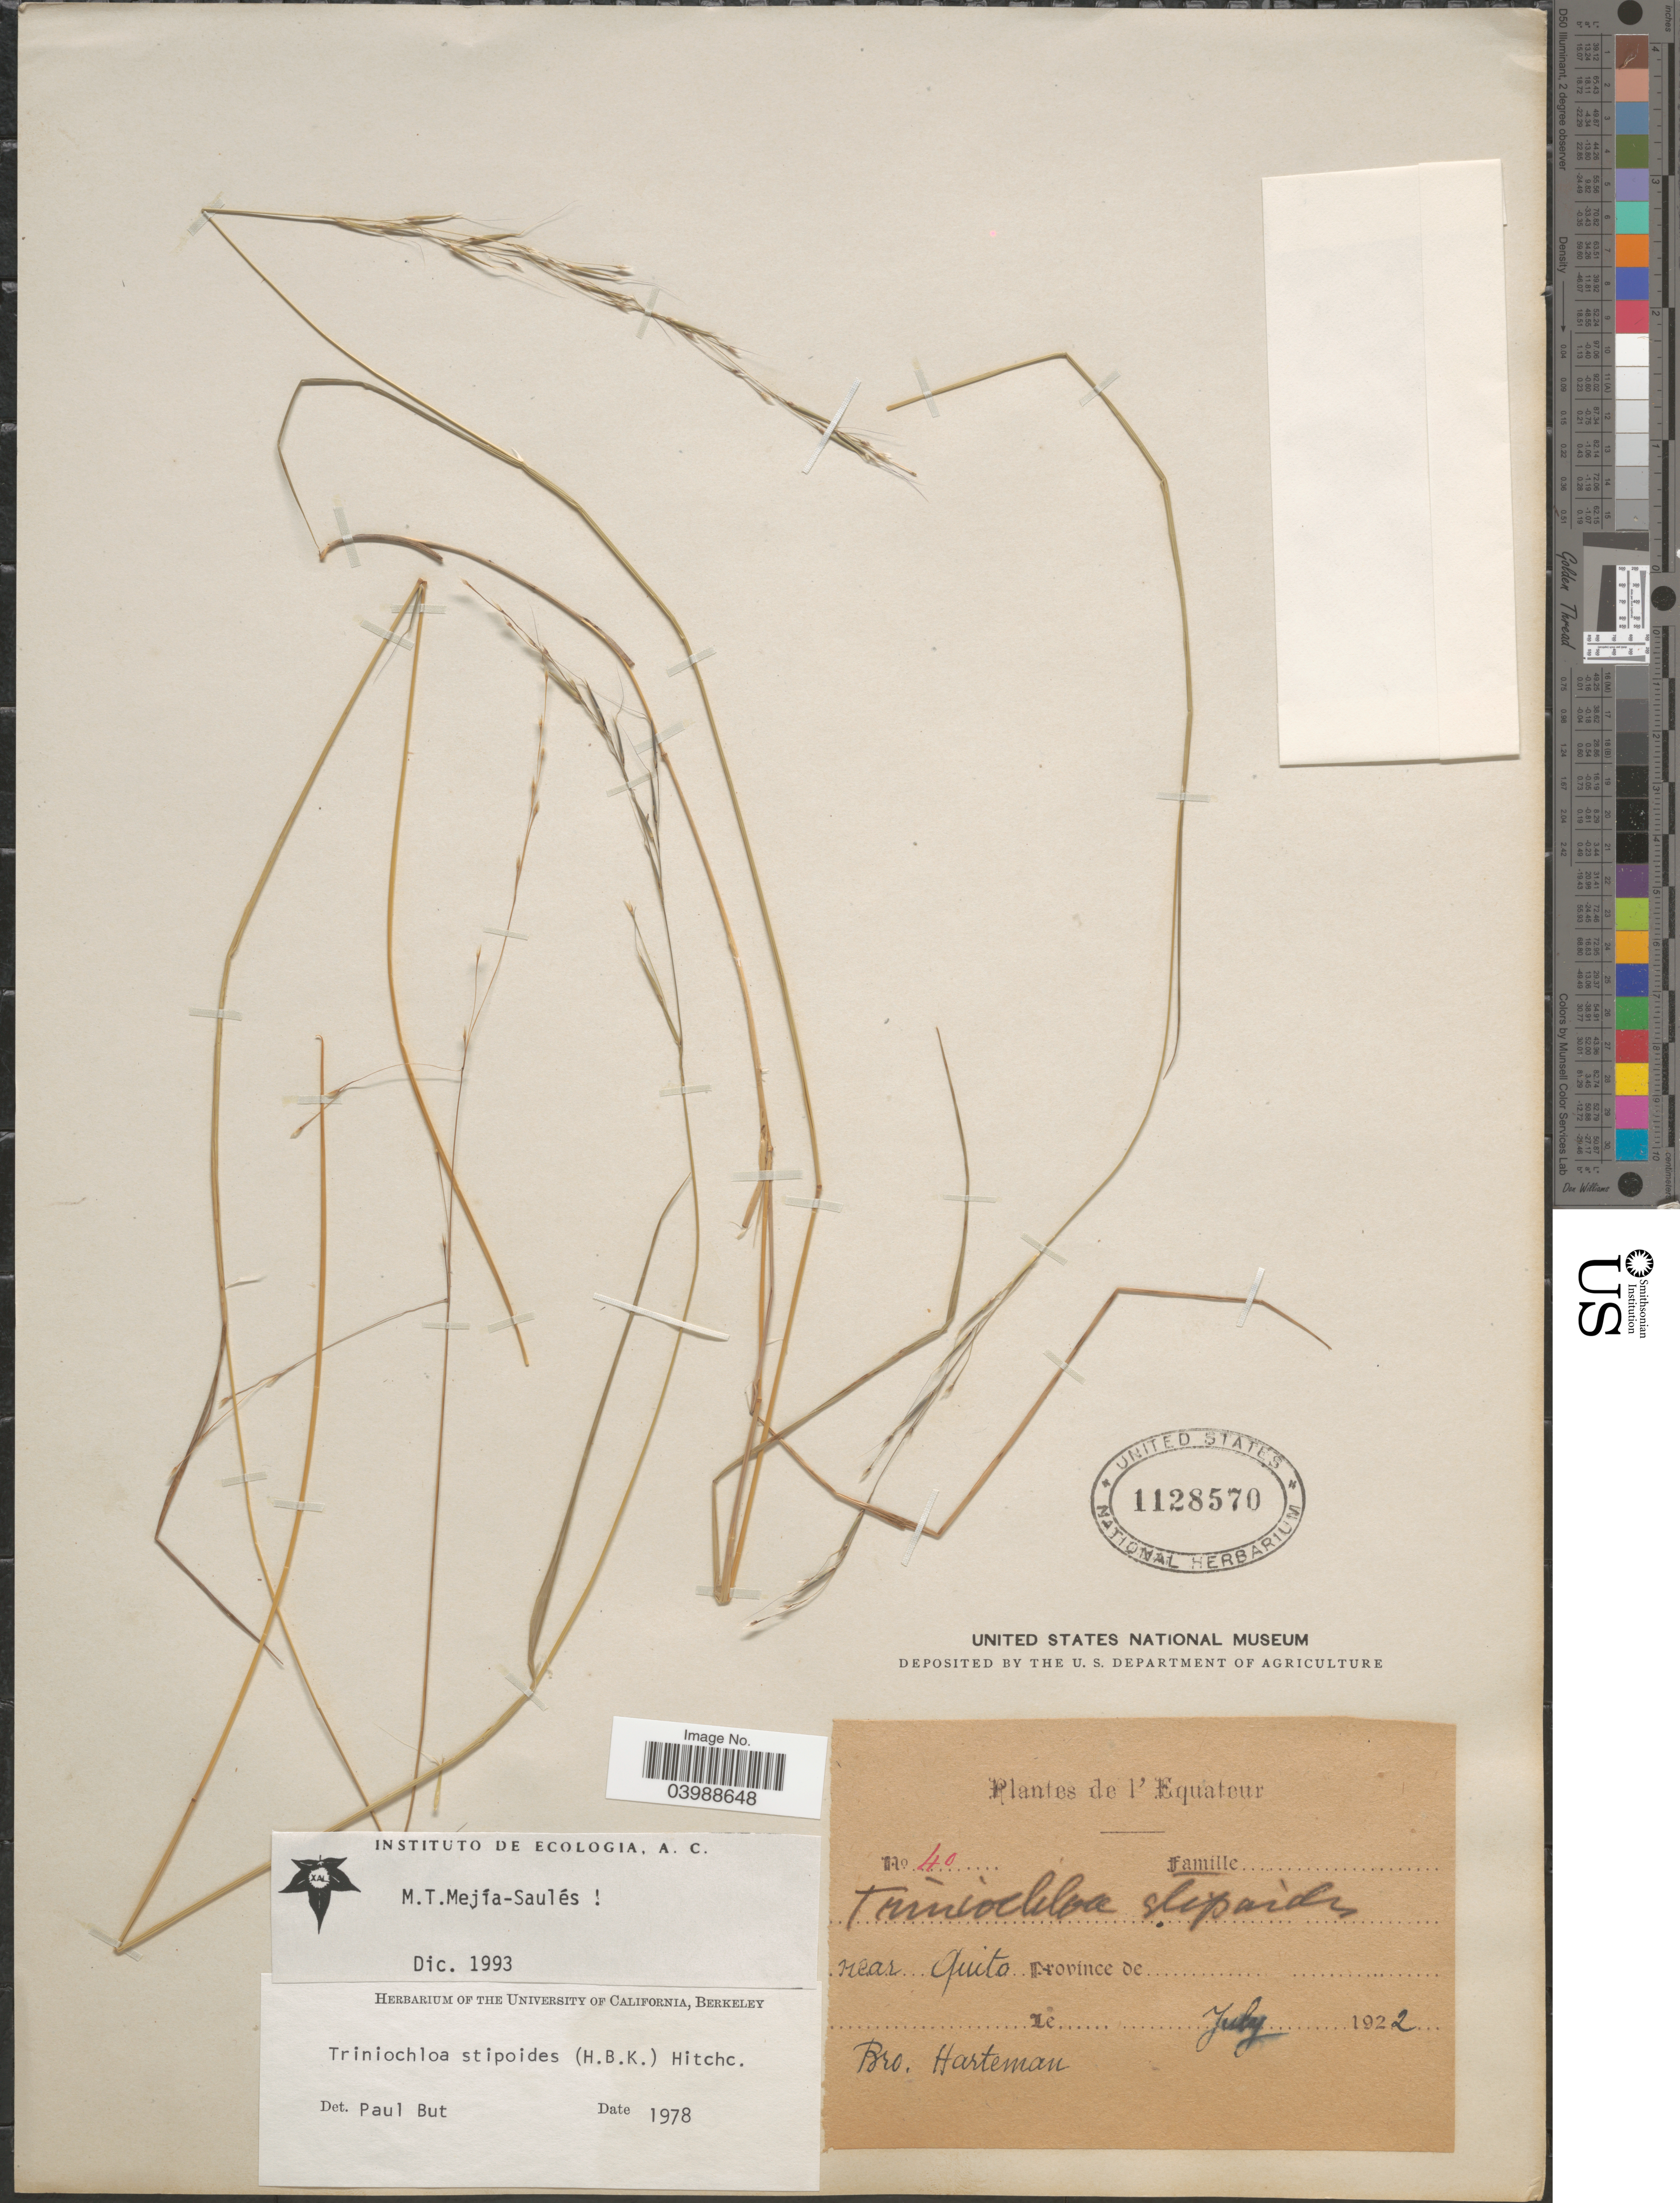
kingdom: Plantae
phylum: Tracheophyta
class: Liliopsida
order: Poales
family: Poaceae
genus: Triniochloa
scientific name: Triniochloa stipoides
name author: (Kunth) Hitchc.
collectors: Bro. Harteman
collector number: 40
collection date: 1922-07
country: Ecuador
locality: Near Quito.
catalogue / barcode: US 1128570